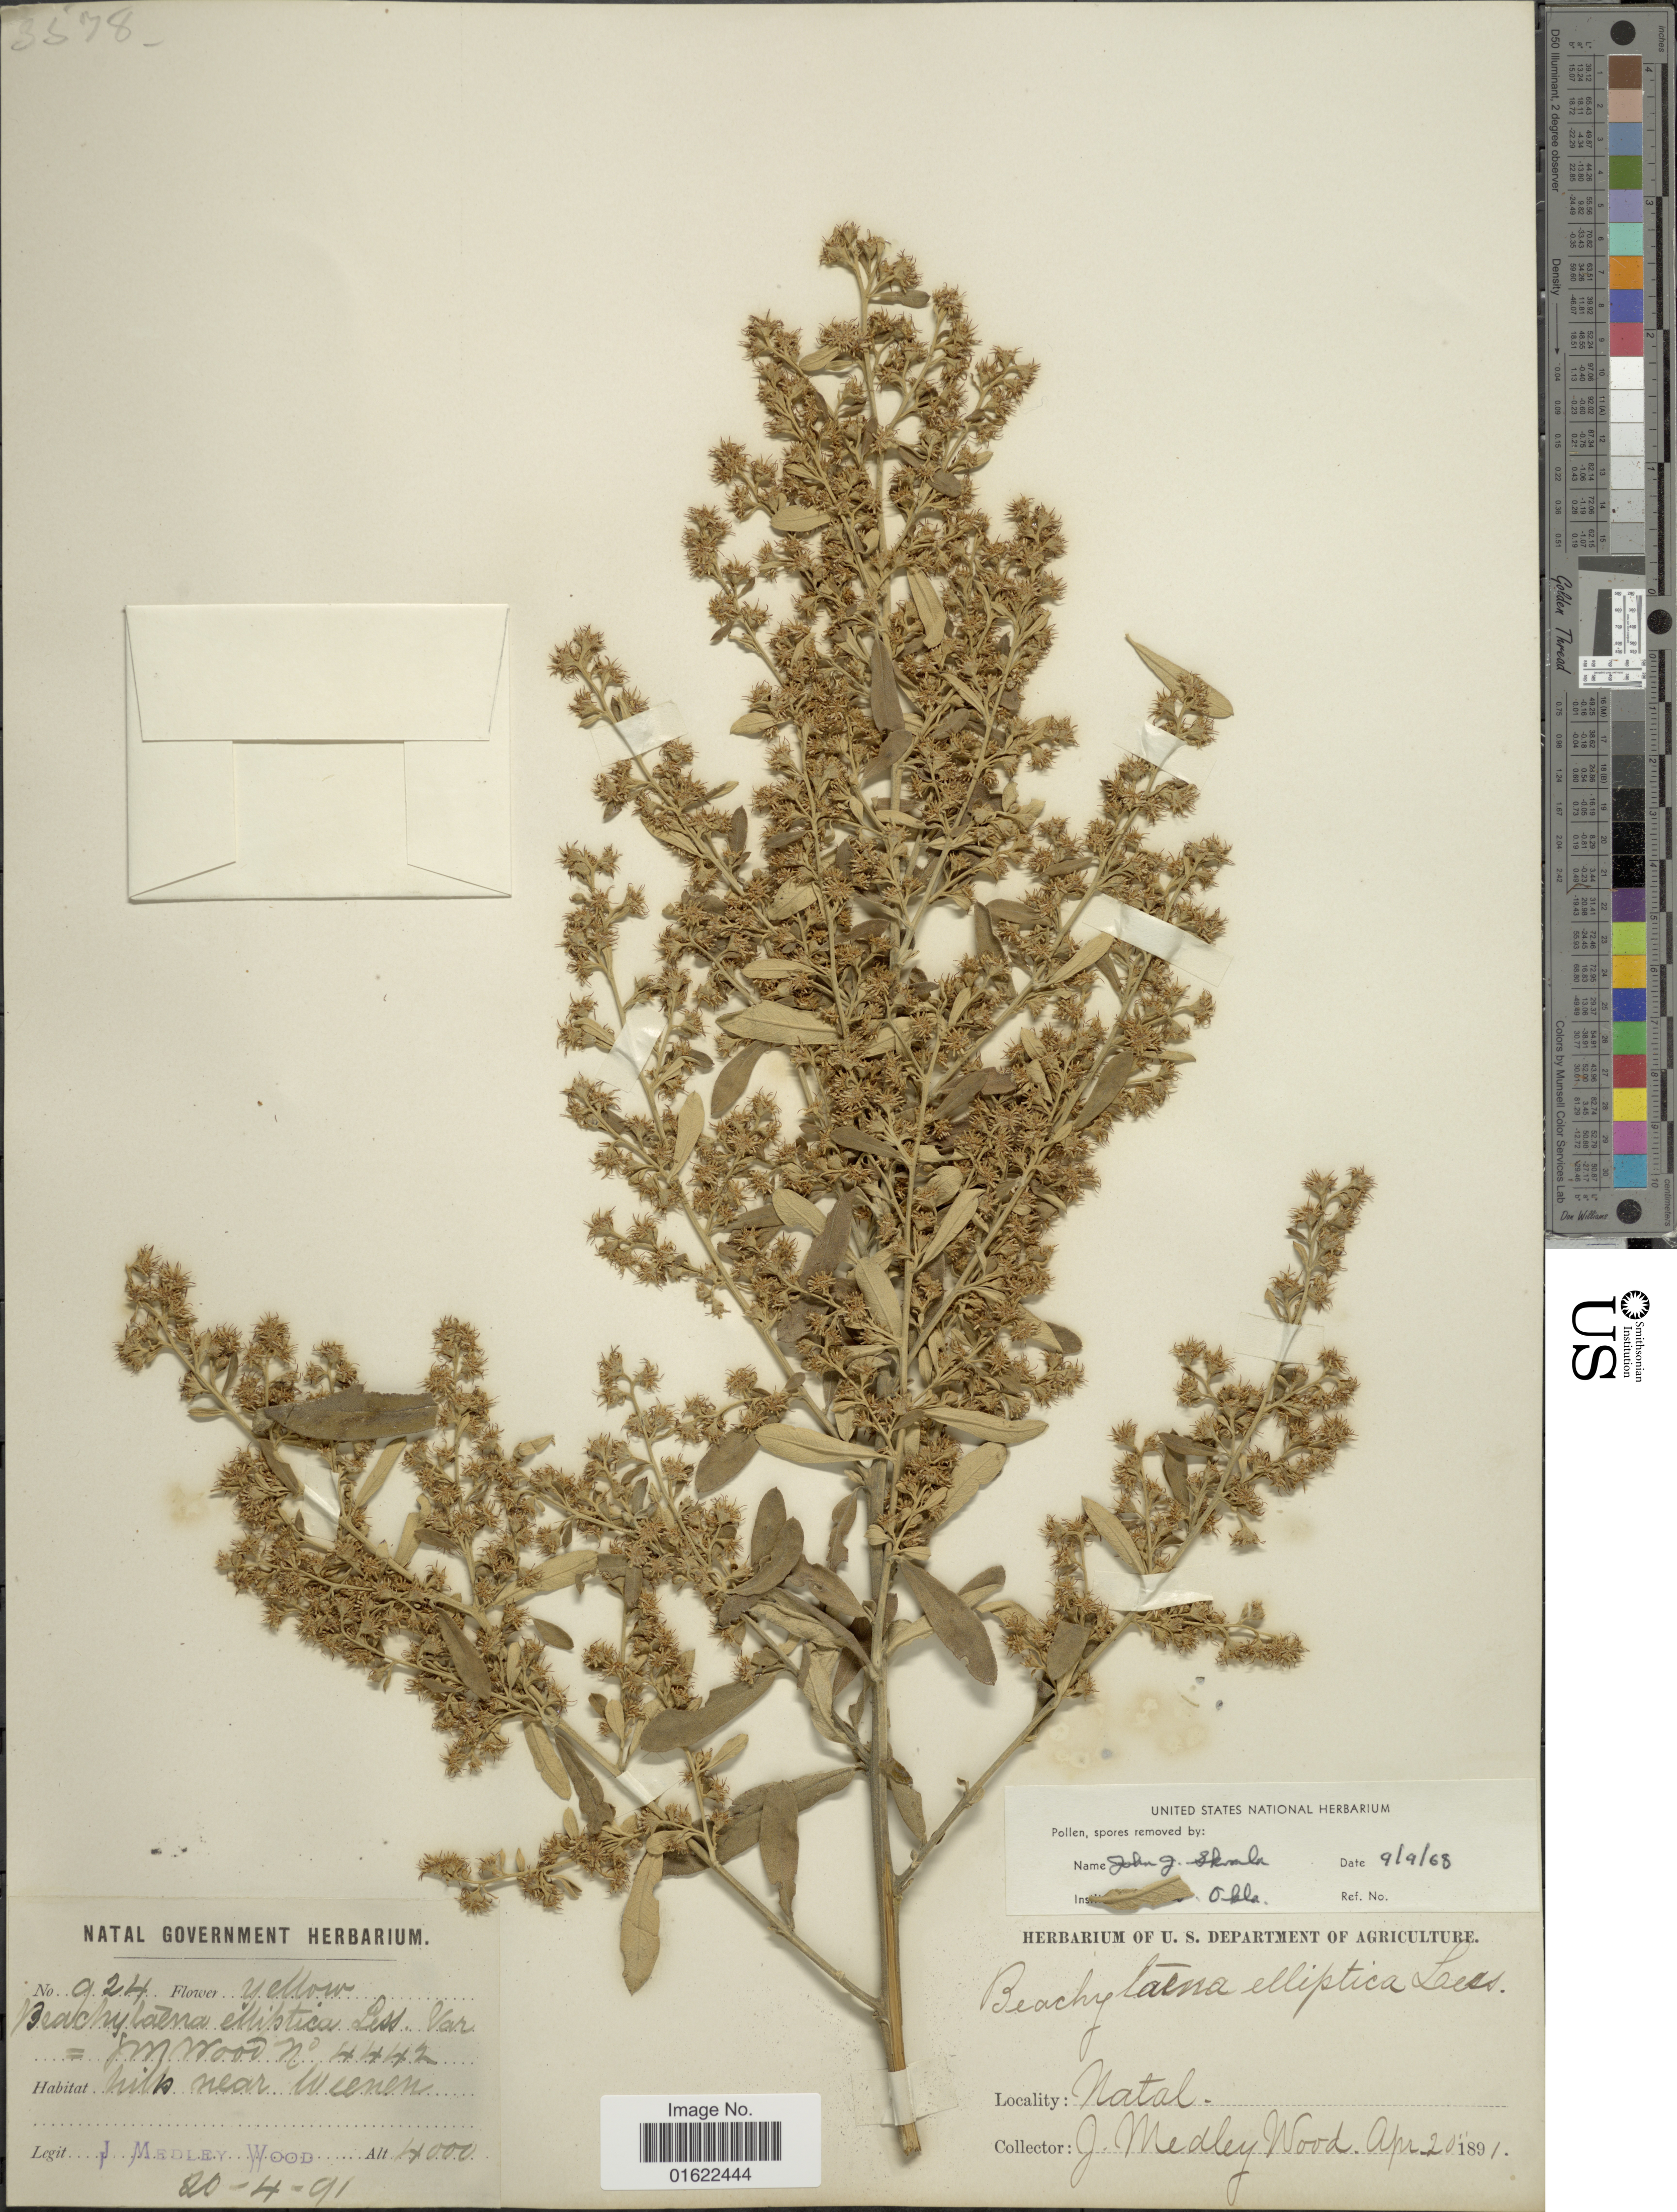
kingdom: Plantae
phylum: Tracheophyta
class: Magnoliopsida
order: Asterales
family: Asteraceae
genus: Brachylaena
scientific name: Brachylaena elliptica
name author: (Thunb.) DC.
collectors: J. Medley Wood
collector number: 924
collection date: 1891-04-20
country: South Africa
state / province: KwaZulu-Natal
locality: Natal, hills near Weenen